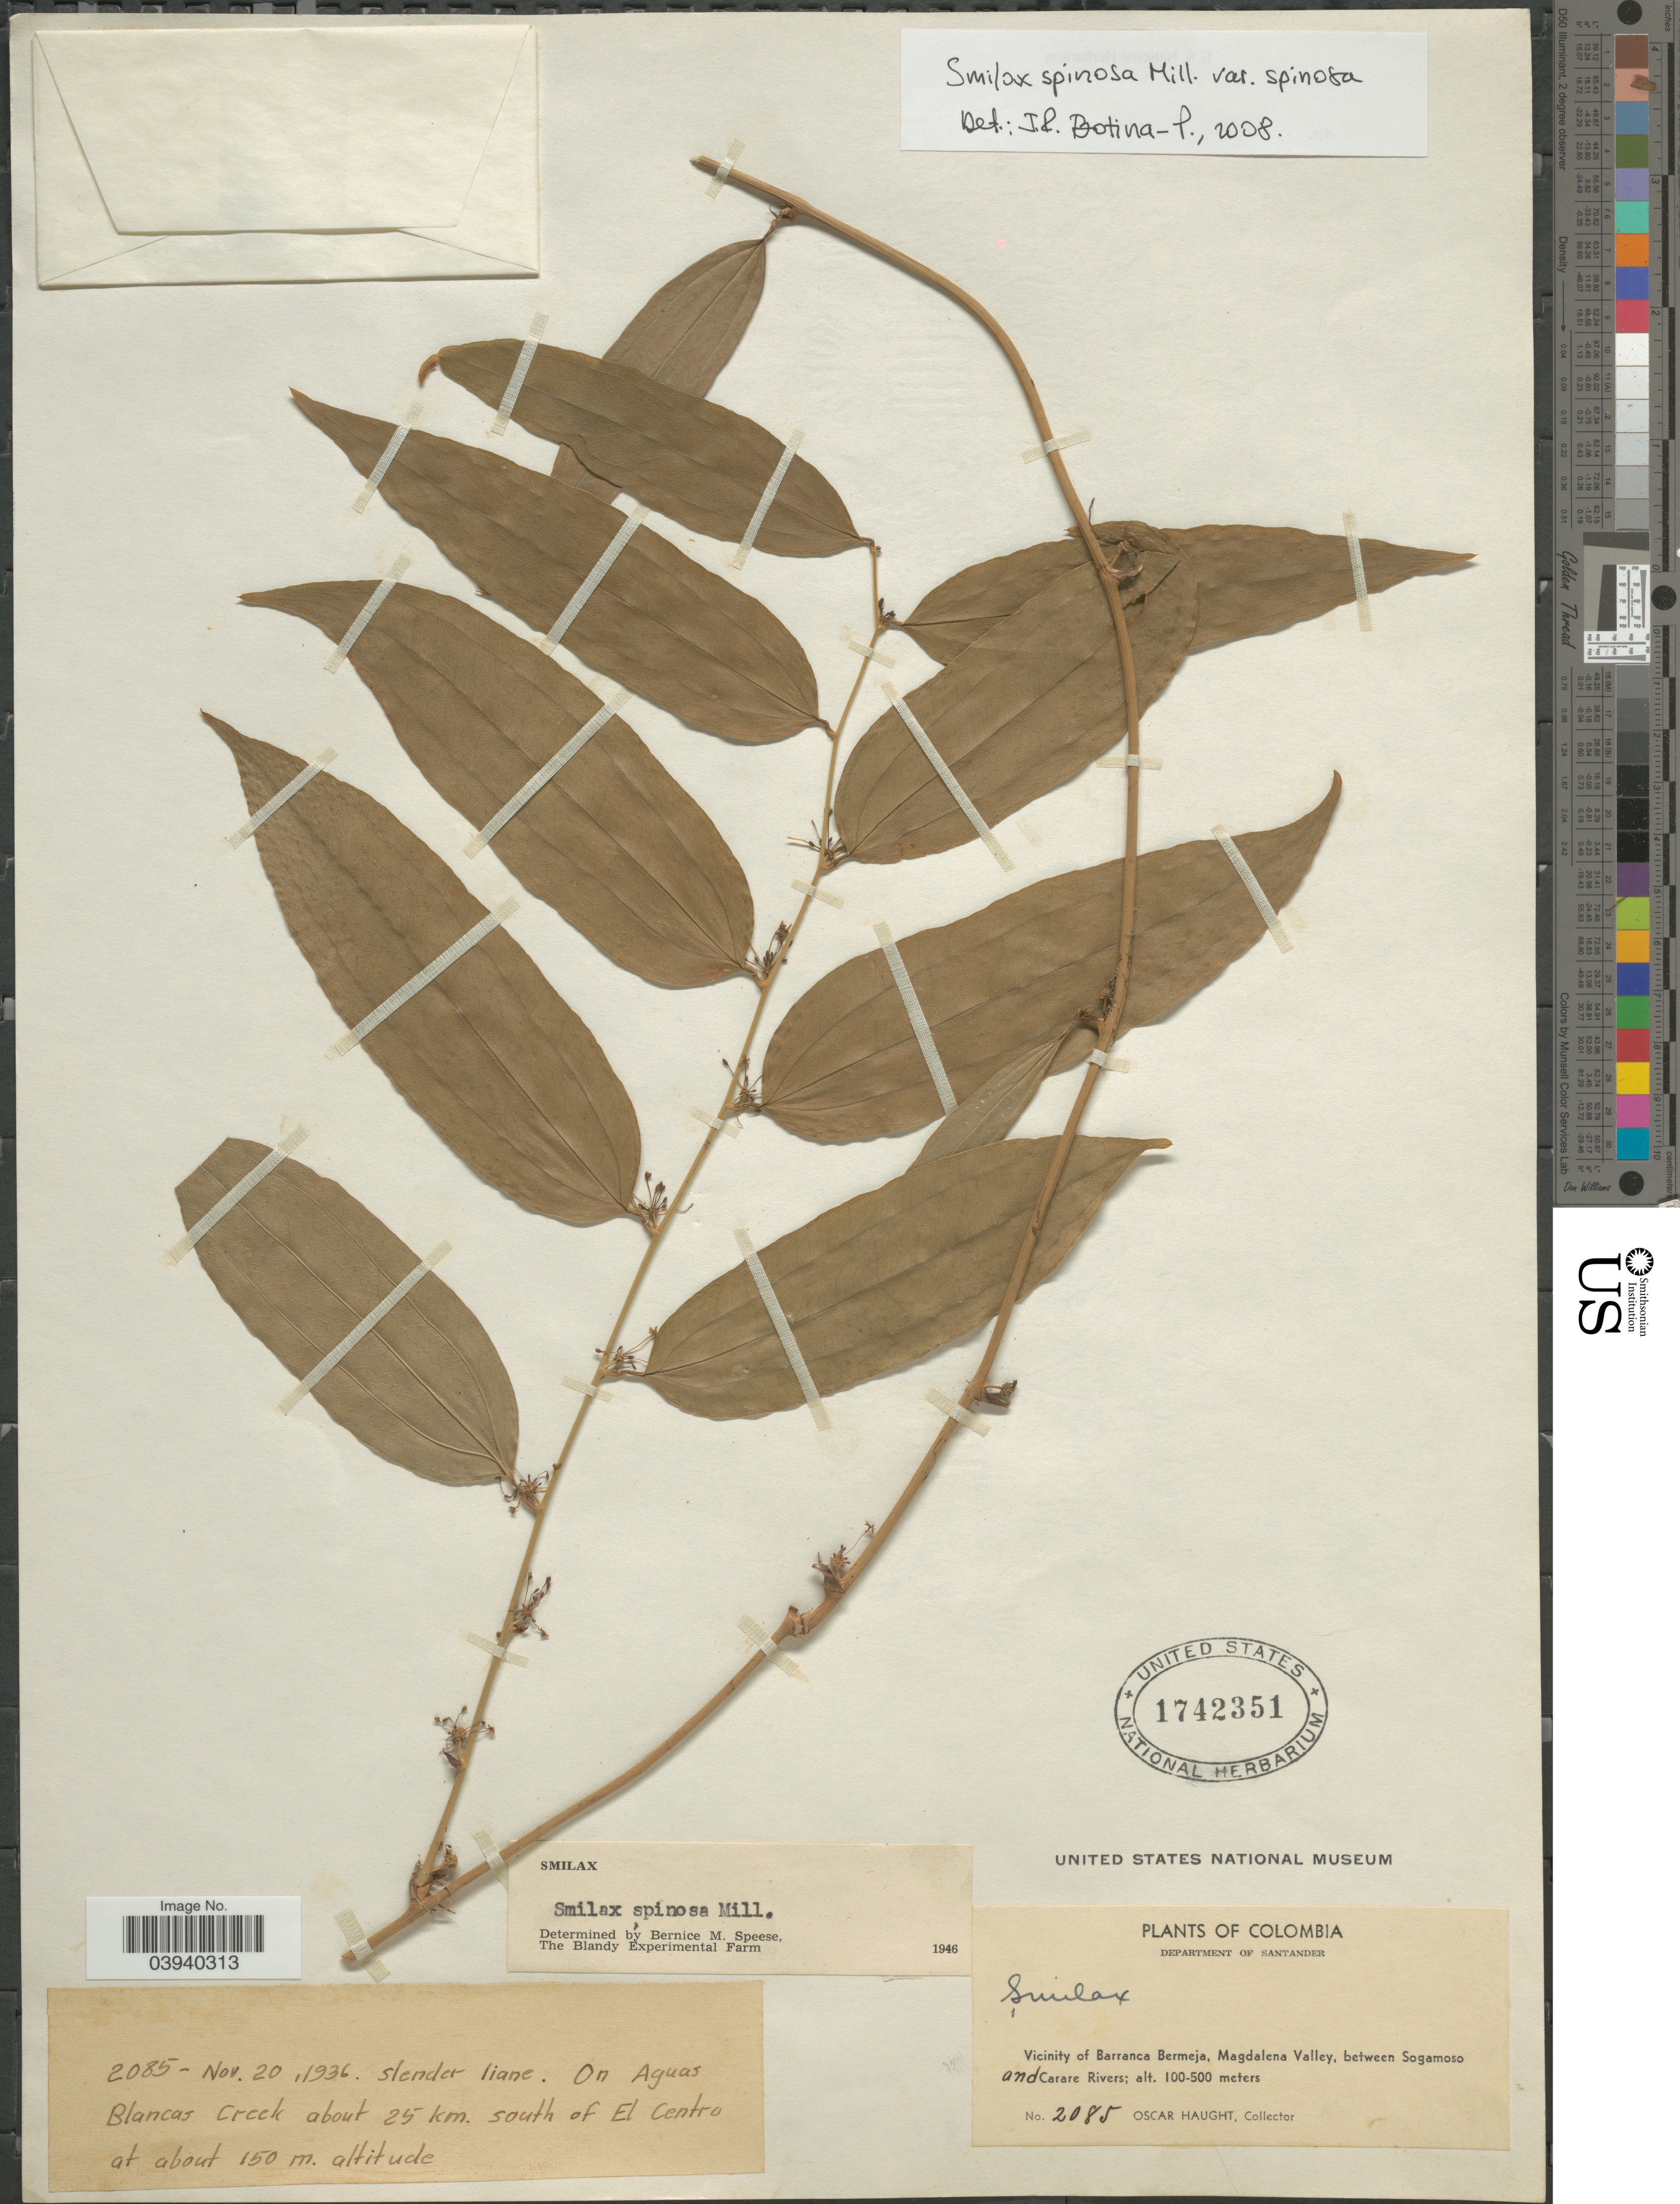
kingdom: Plantae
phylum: Tracheophyta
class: Liliopsida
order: Liliales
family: Smilacaceae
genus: Smilax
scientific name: Smilax spinosa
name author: Mill.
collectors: O. L. Haught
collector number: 2085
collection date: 1936-11-20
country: Colombia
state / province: Santander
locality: Department of Santander. Vicinity of Barranca Bermeja, Magdalena Valley, between Sogamoso and Carare Rivers. On Aguas Blancas Creek about 25 km. south of El Centro.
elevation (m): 150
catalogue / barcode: US 1742351